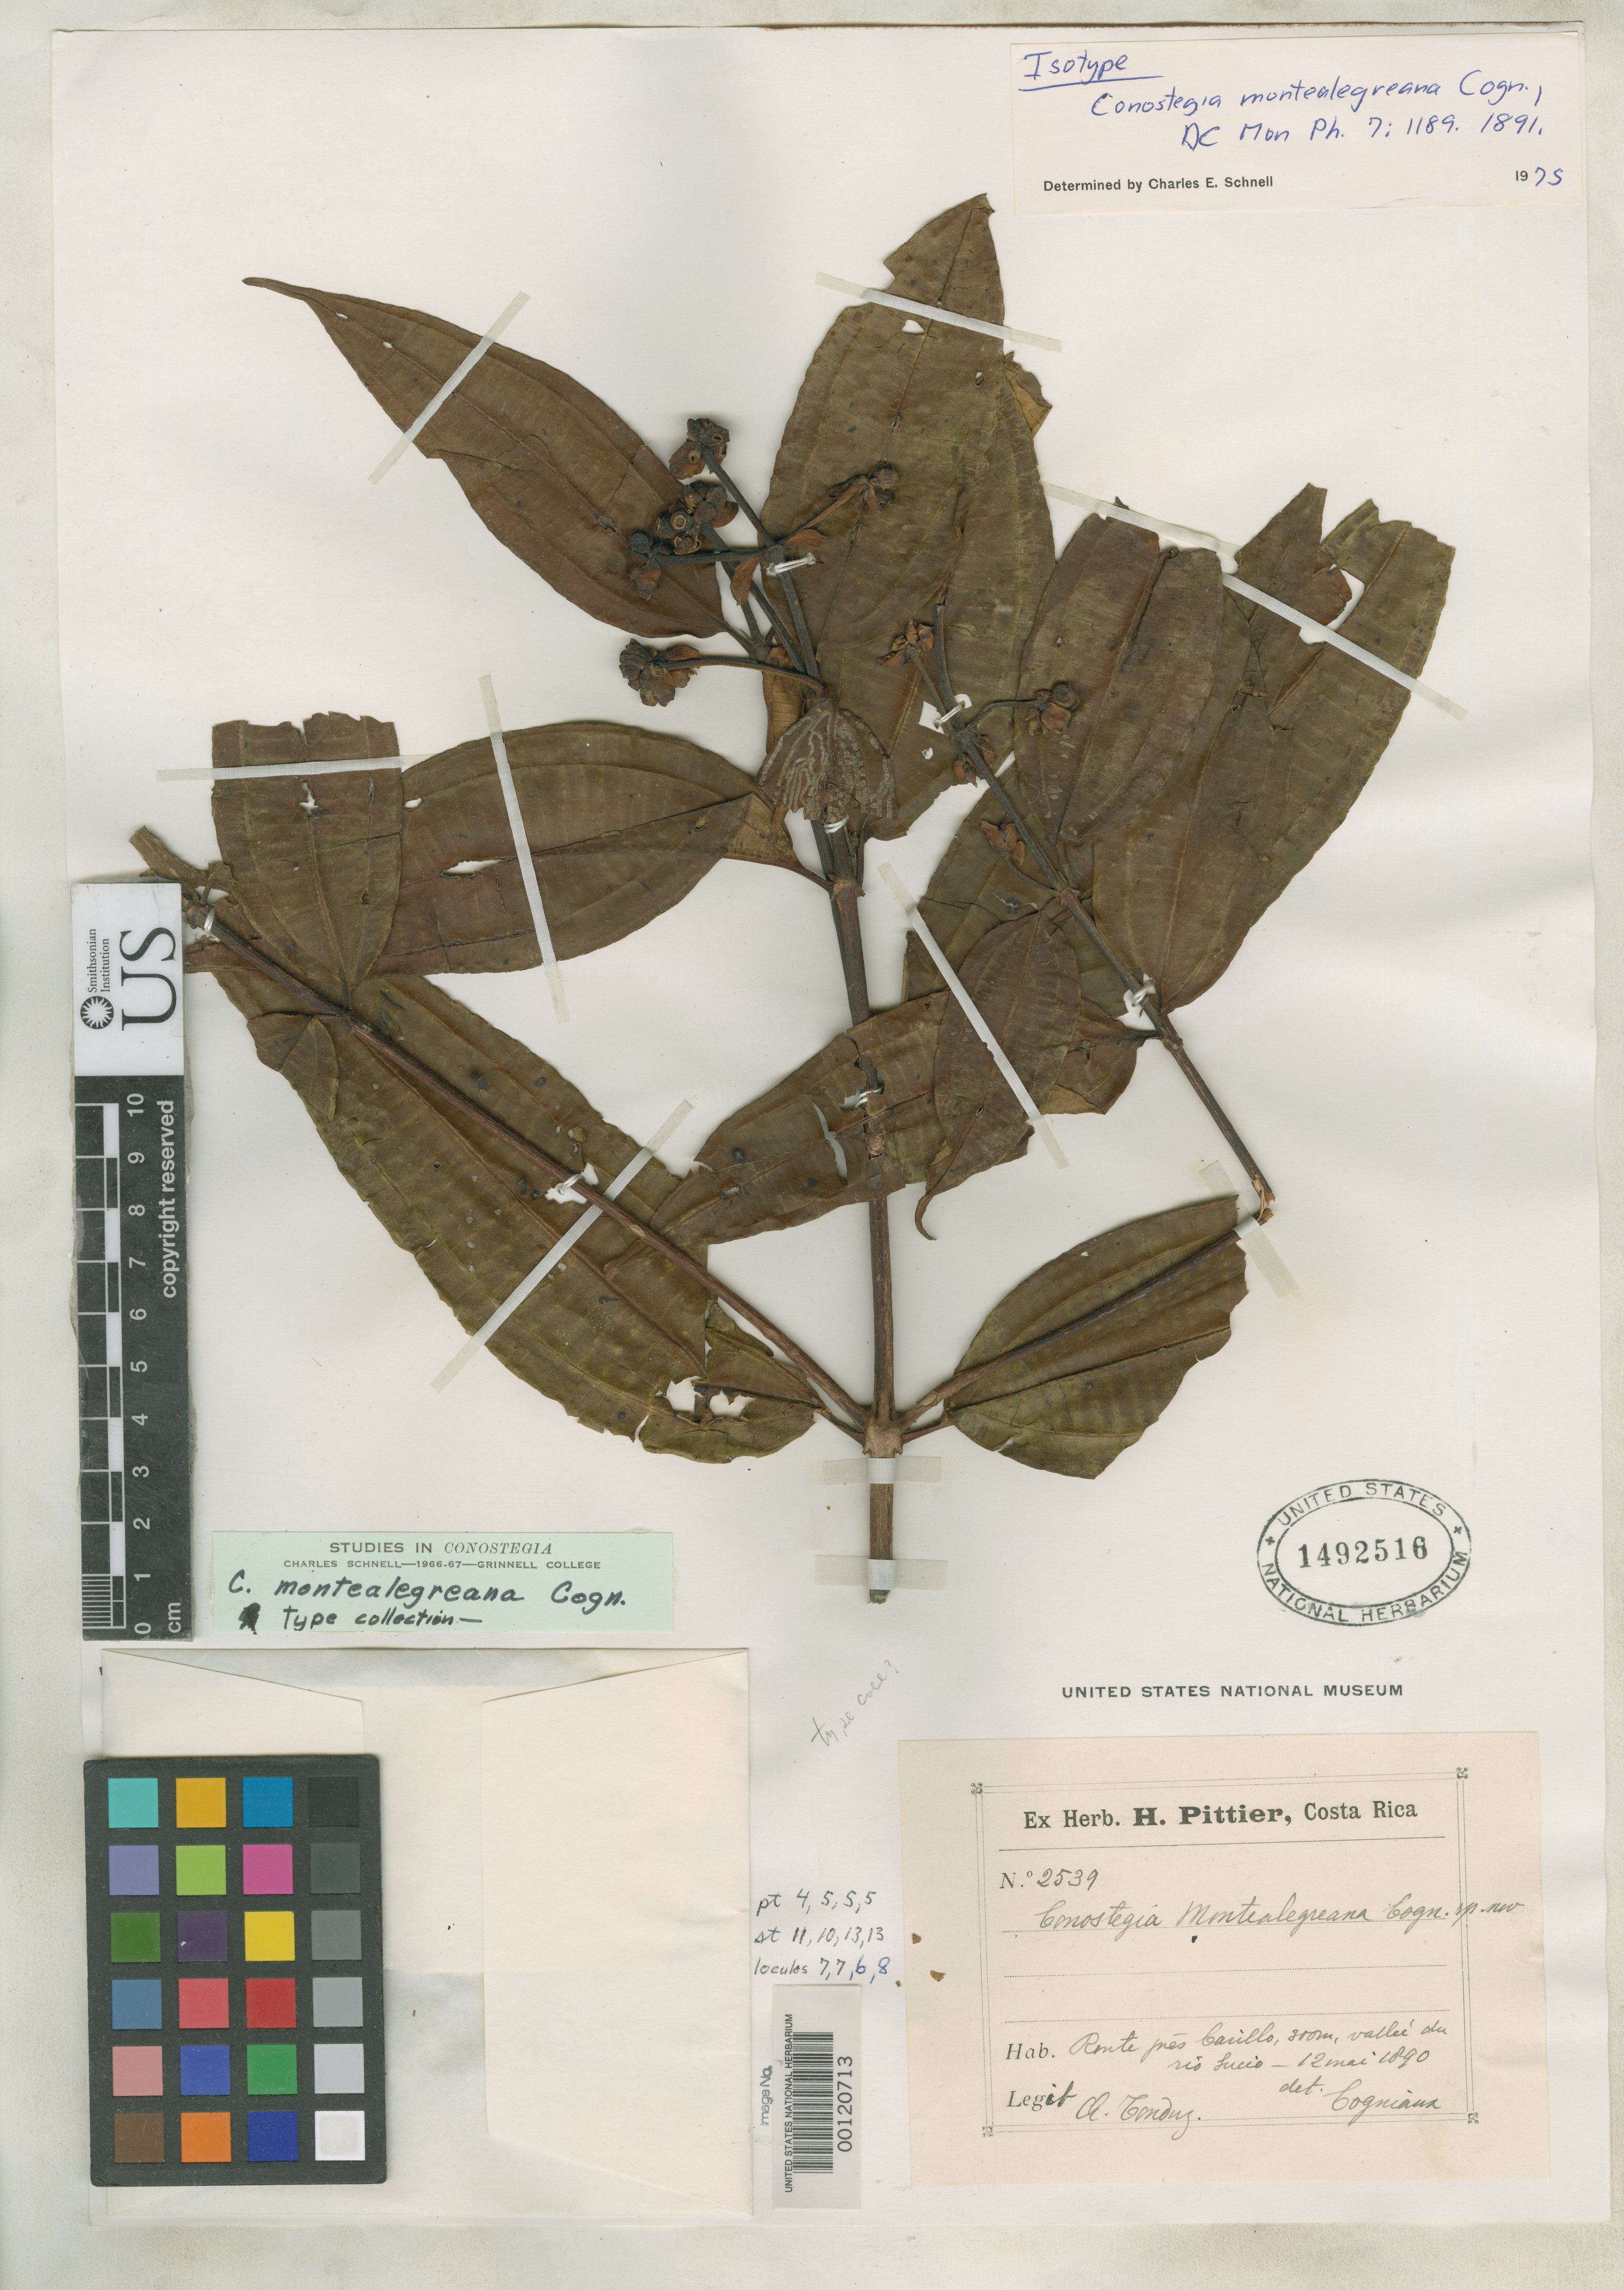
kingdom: Plantae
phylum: Tracheophyta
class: Magnoliopsida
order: Myrtales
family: Melastomataceae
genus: Conostegia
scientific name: Conostegia monteleagreana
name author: Cogn. in A. DC.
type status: Isotype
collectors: H. F. Pittier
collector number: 2539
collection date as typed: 12 May 1890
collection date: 1890-05-12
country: Costa Rica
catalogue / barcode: US 1492516